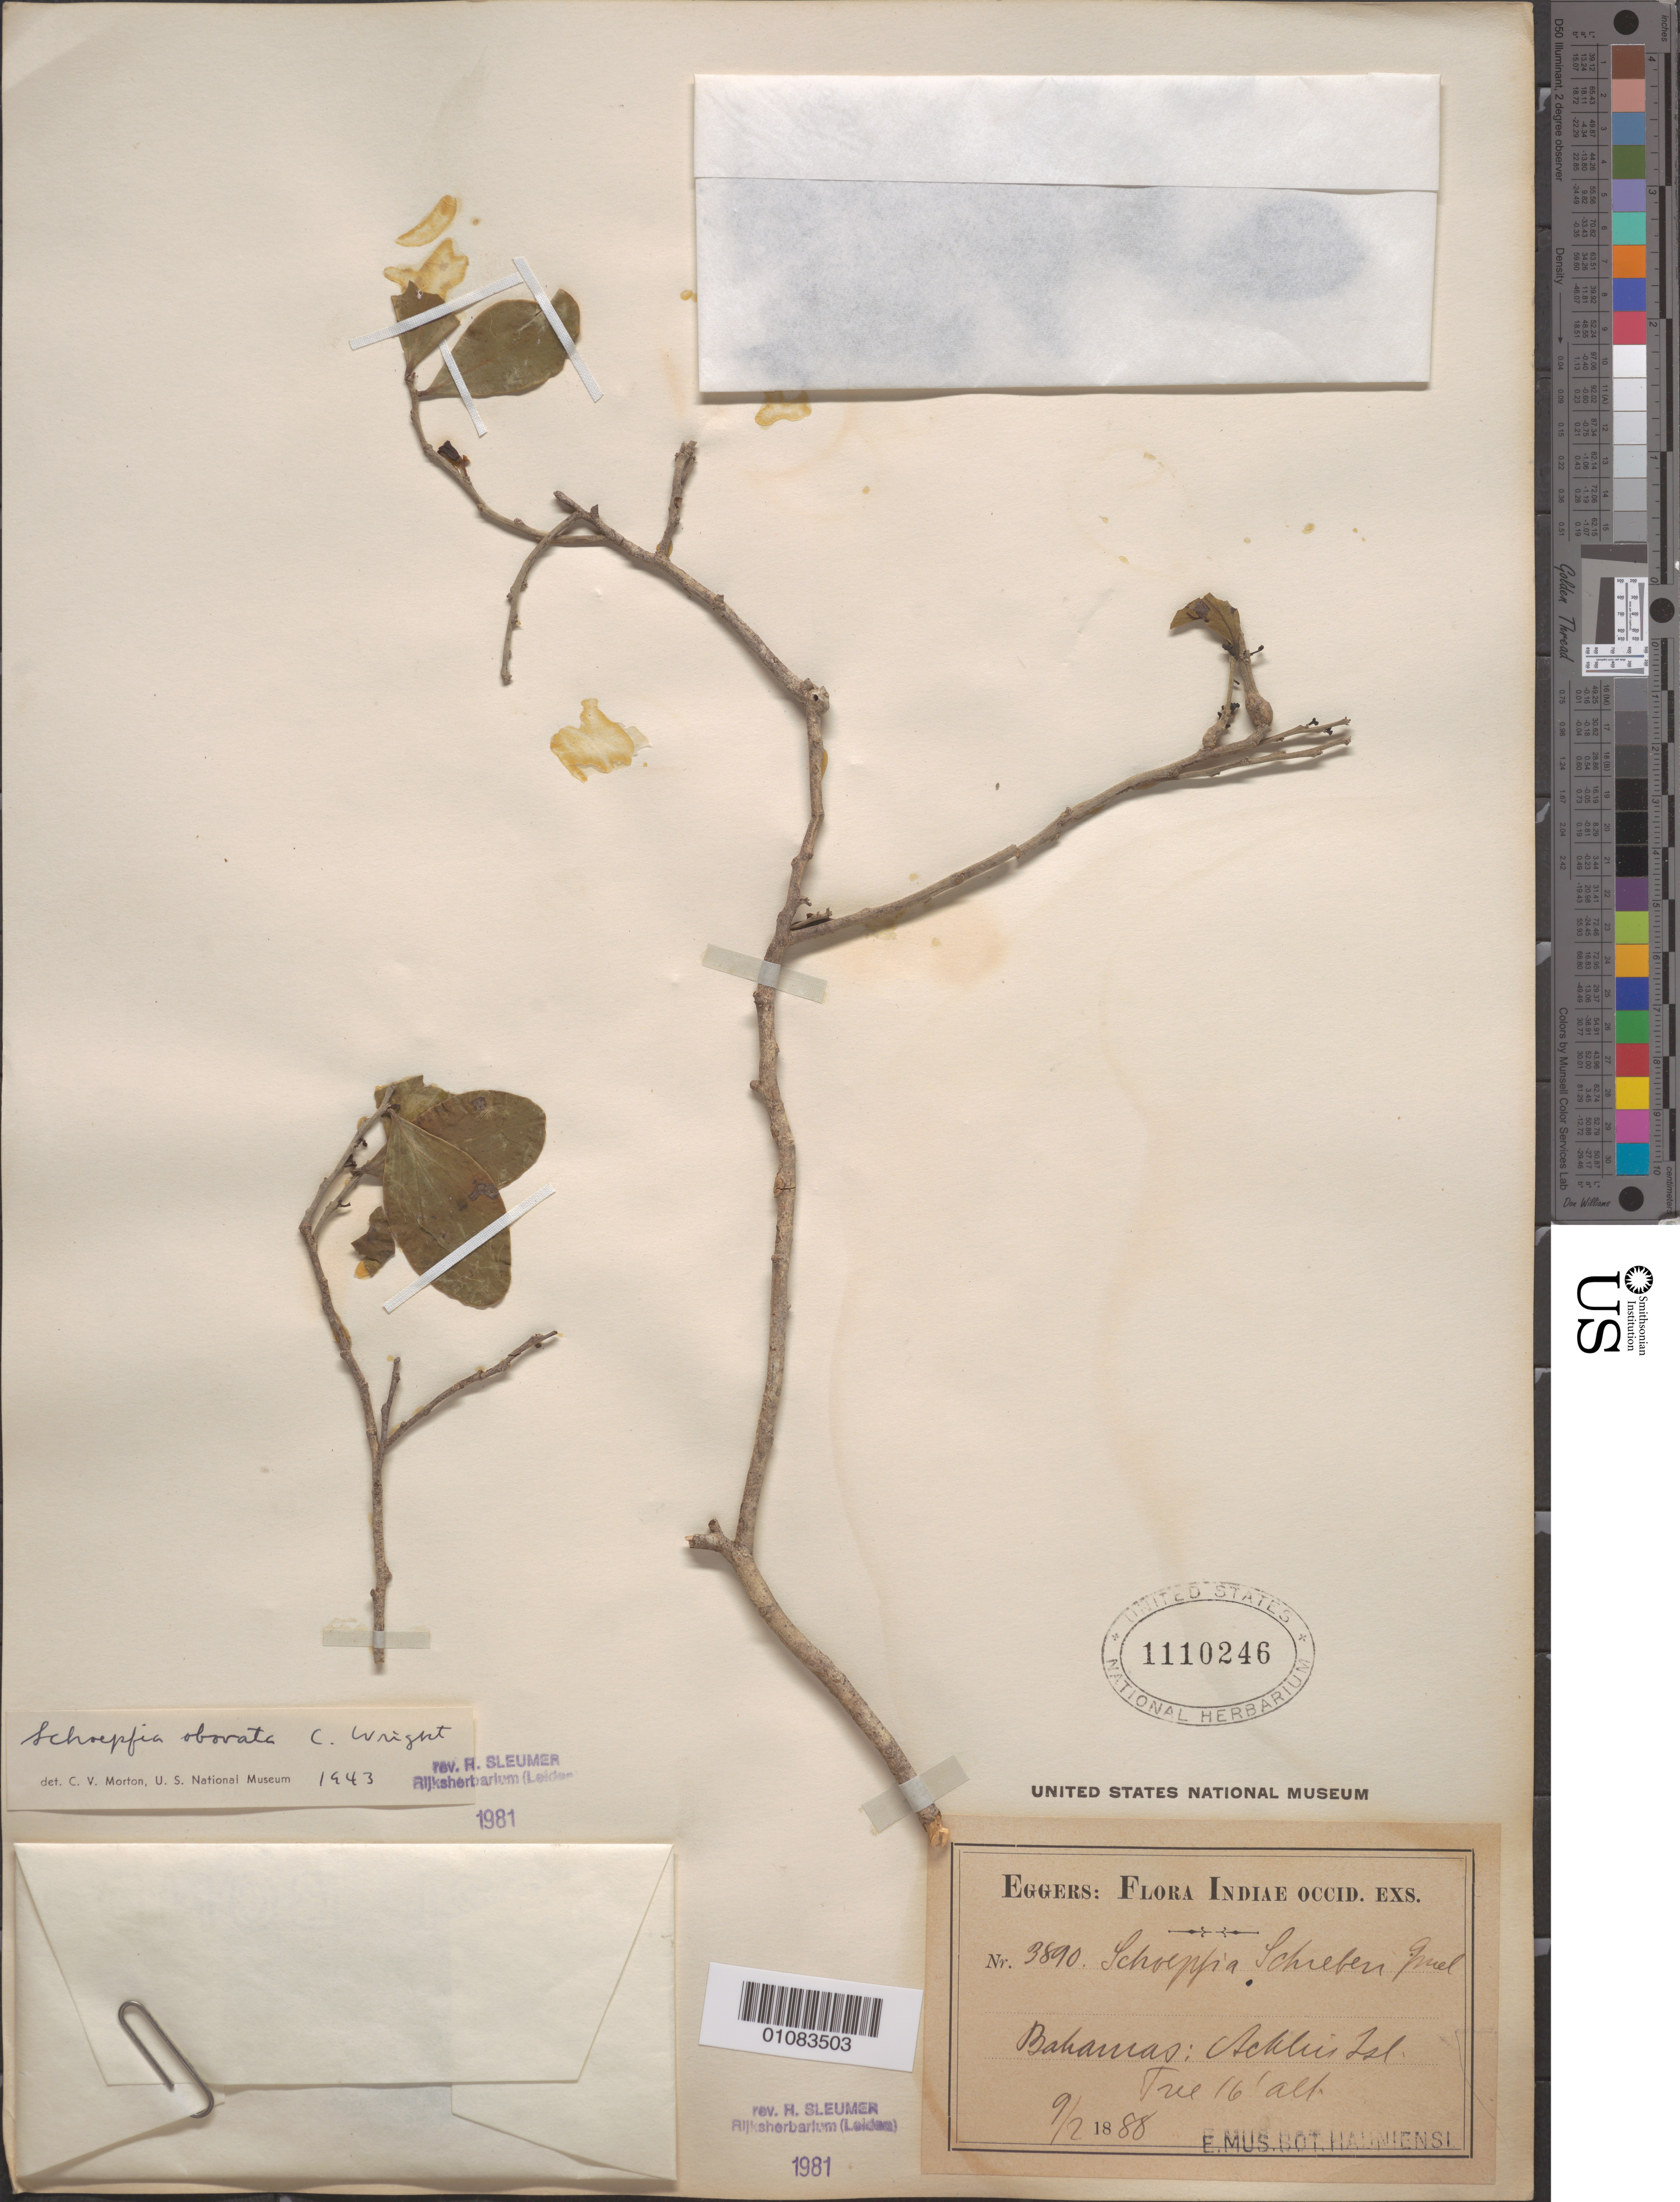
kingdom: Plantae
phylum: Tracheophyta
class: Magnoliopsida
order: Santalales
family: Schoepfiaceae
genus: Schoepfia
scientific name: Schoepfia obovata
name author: C. Wright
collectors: H. F. A. von Eggers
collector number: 3890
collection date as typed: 09 Feb 1888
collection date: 1888-02-09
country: Bahamas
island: Acklin's I.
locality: Acklin's I.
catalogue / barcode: US 1110246